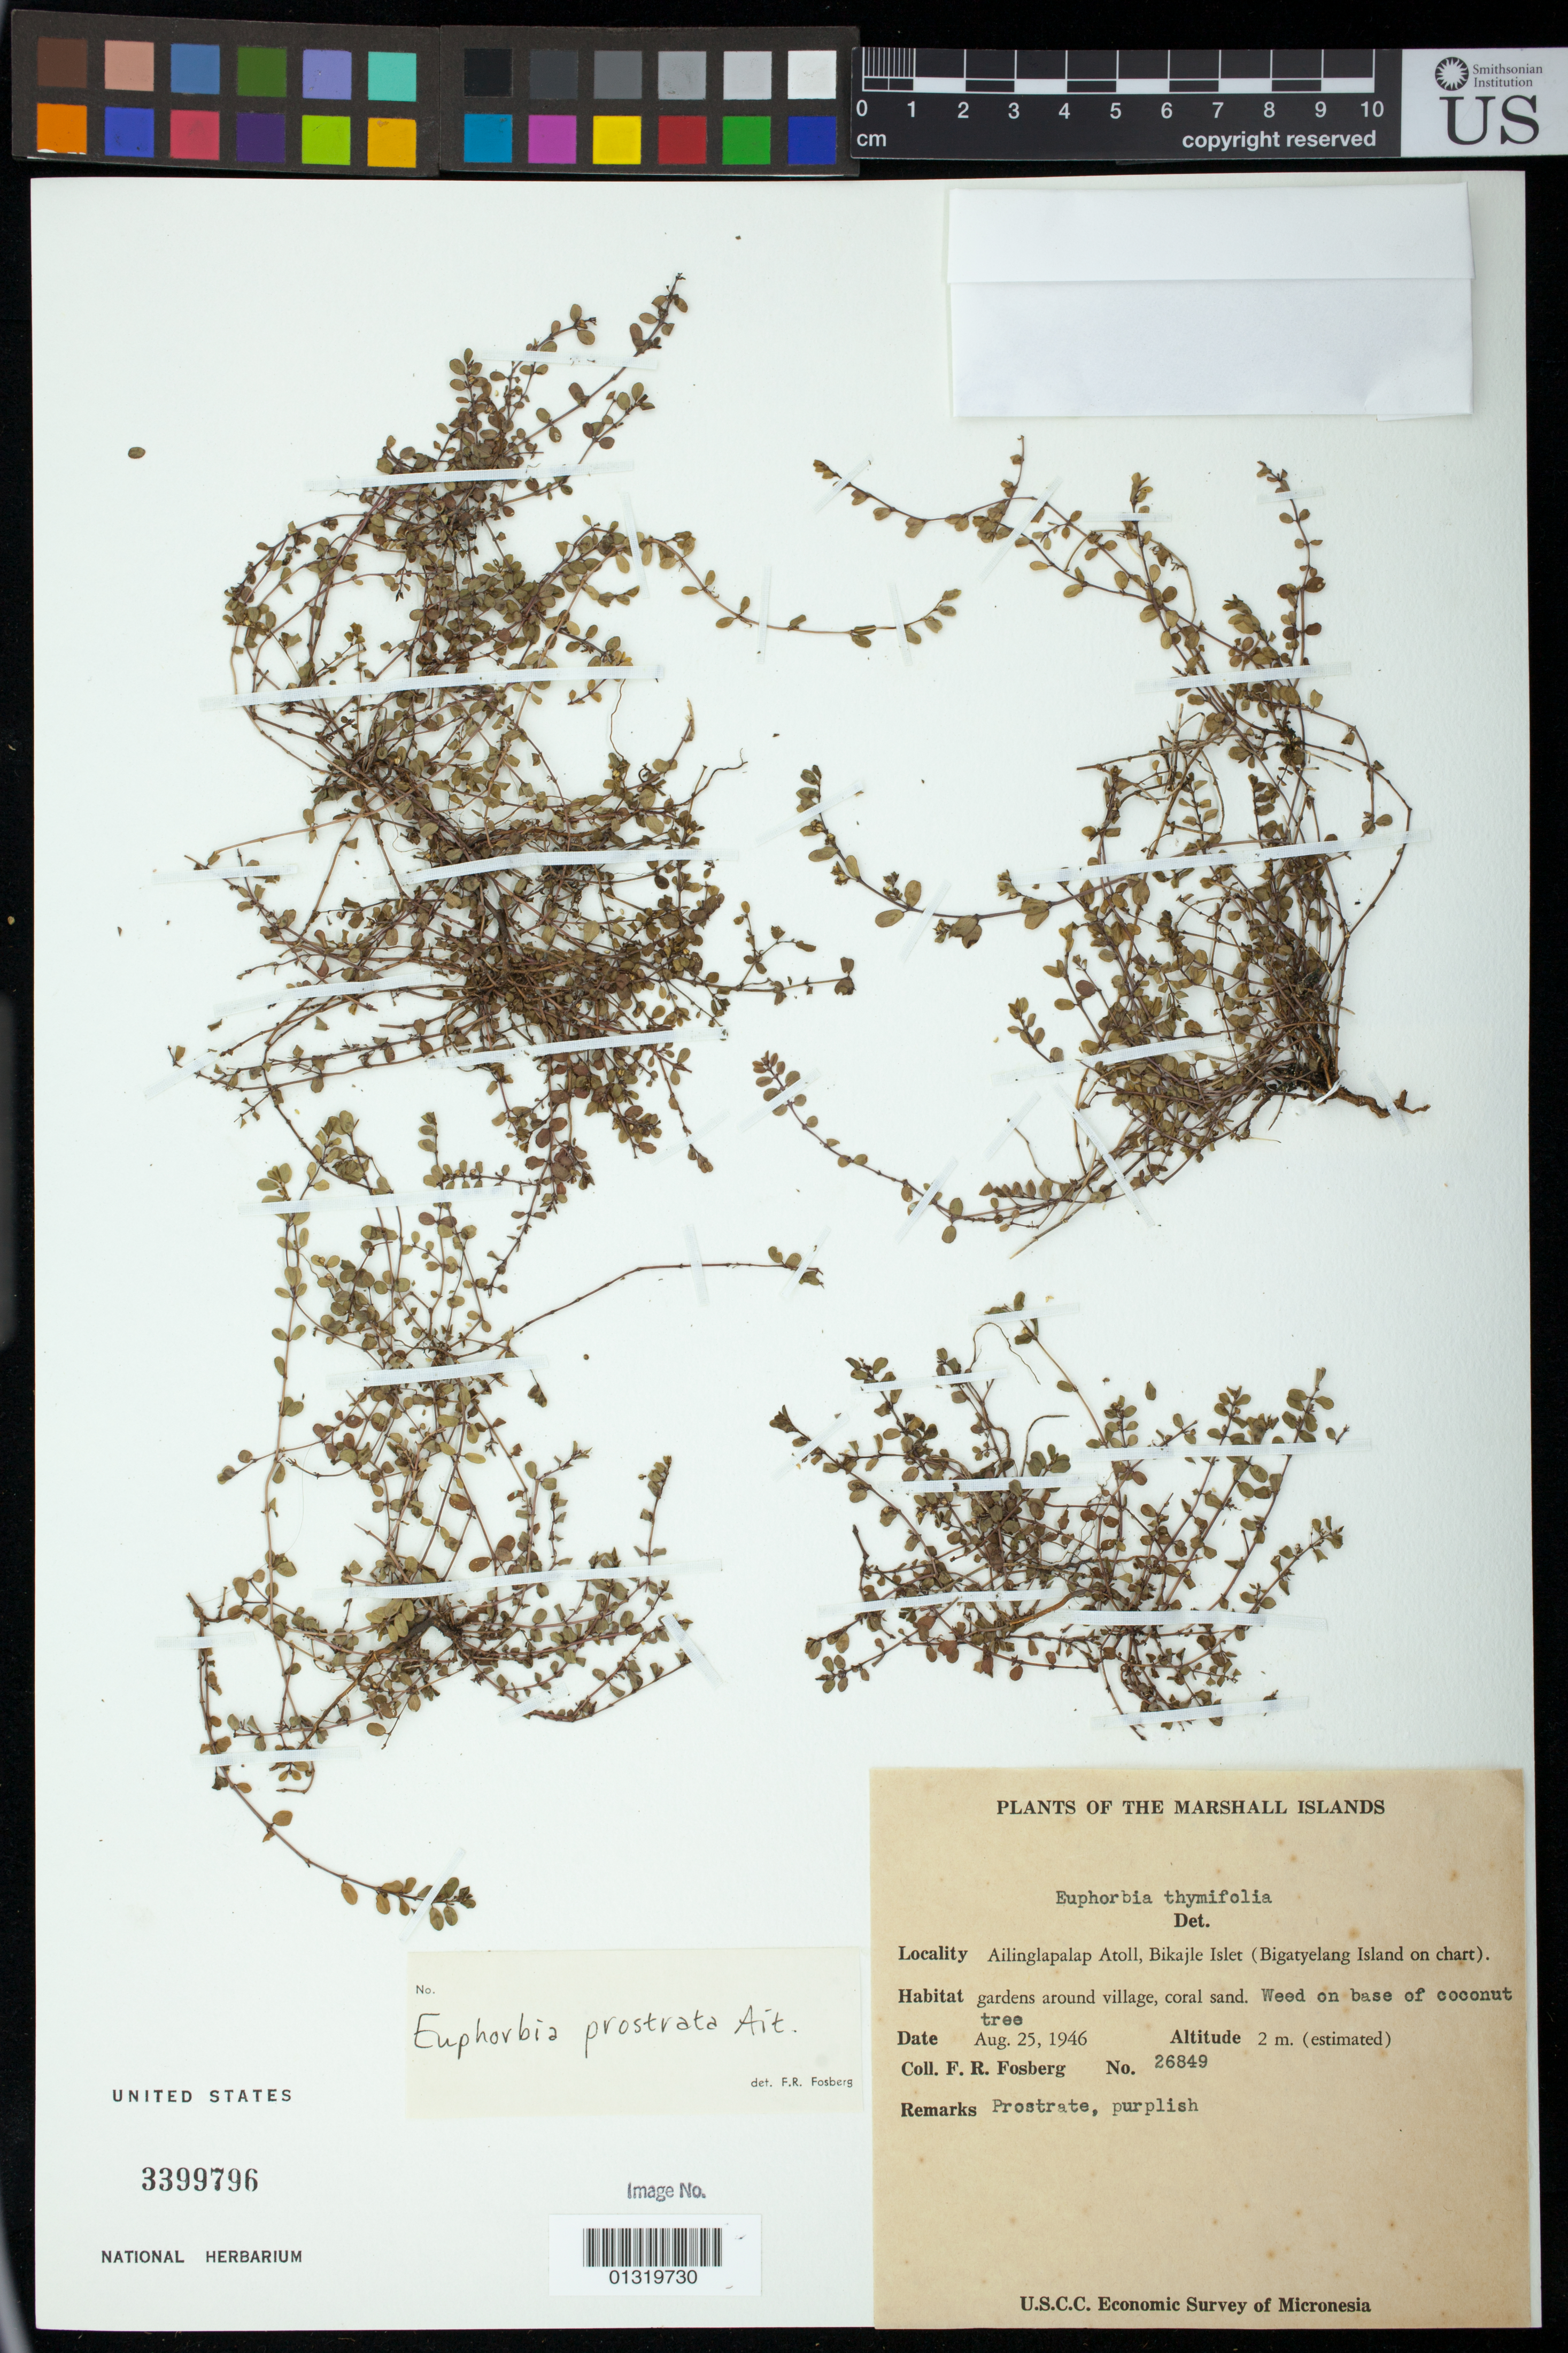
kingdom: Plantae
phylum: Tracheophyta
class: Magnoliopsida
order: Malpighiales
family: Euphorbiaceae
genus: Euphorbia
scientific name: Euphorbia prostrata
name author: Aiton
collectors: F. R. Fosberg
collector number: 26849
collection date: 1946-08-25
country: Marshall Islands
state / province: Ailinglaplap Atoll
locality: Bikajle Islet (Bigatyelang Island on chart); around village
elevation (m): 2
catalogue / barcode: US 3399796